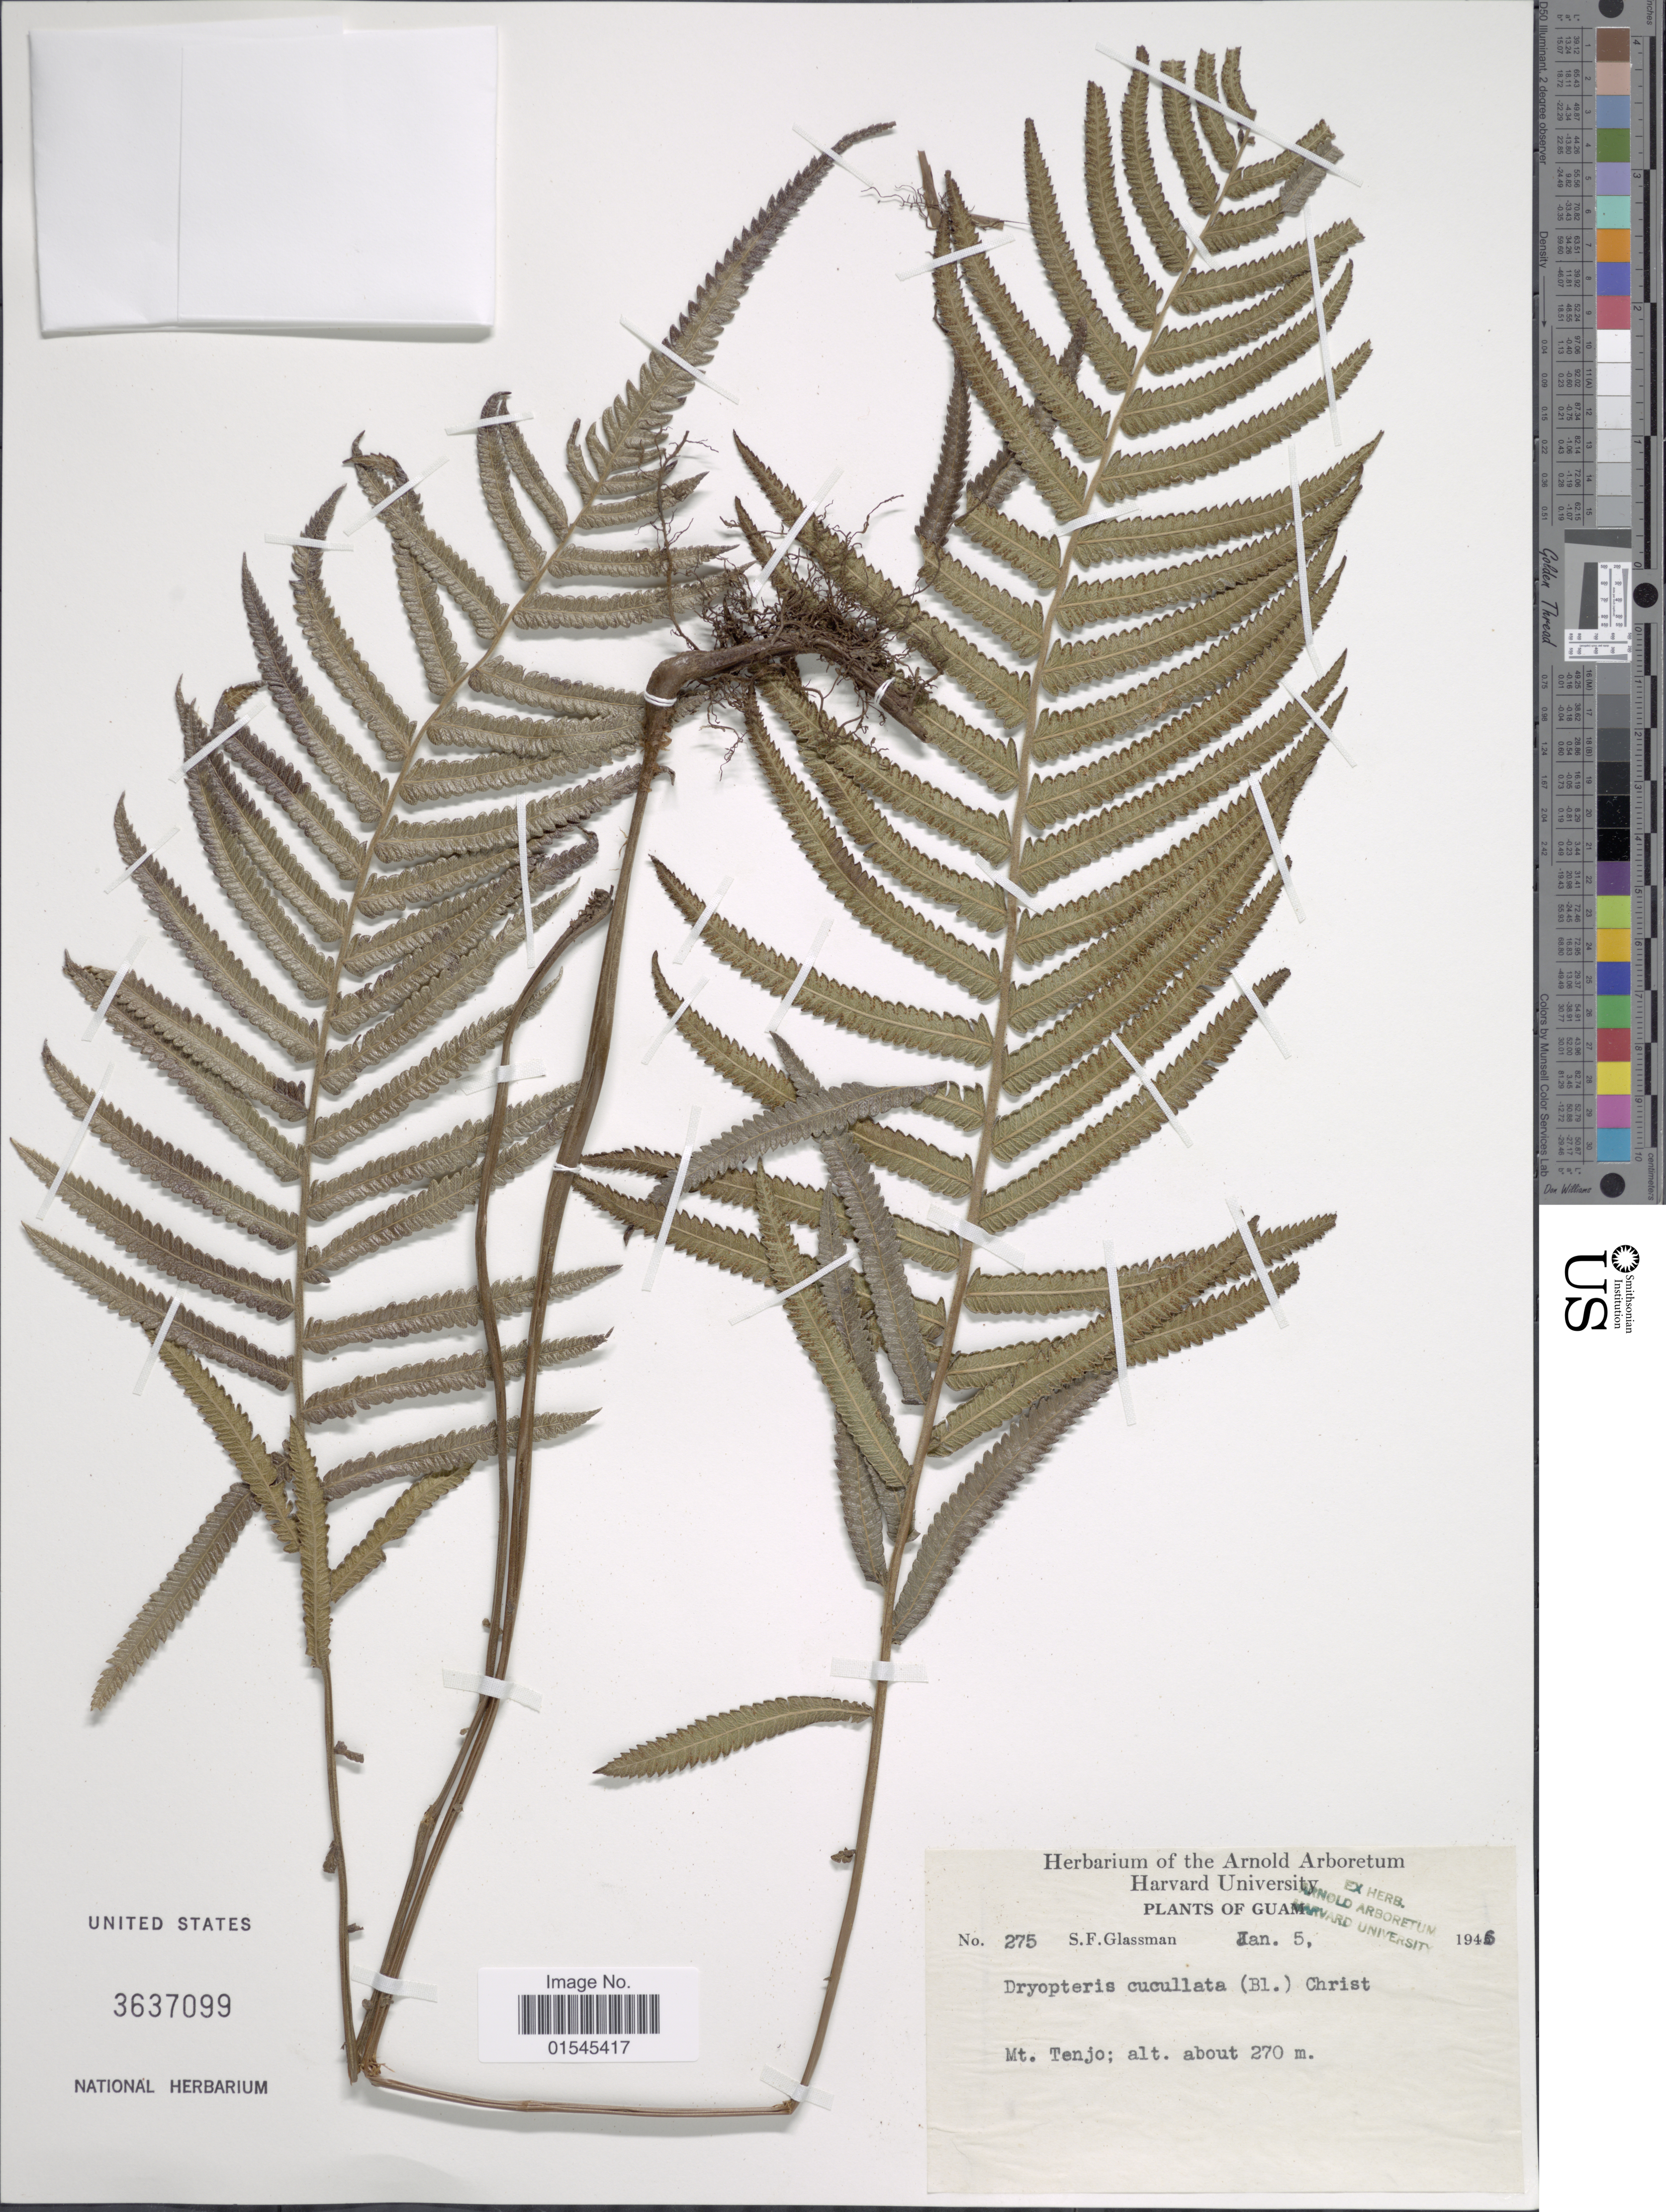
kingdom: Plantae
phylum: Tracheophyta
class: Polypodiopsida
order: Polypodiales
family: Thelypteridaceae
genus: Sphaerostephanos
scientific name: Sphaerostephanos unitus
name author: (L.) Holttum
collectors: S. F. Glassman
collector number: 275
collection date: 1946-01-05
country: Guam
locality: Guam. Mt. Tenjo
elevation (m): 270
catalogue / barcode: US 3637099